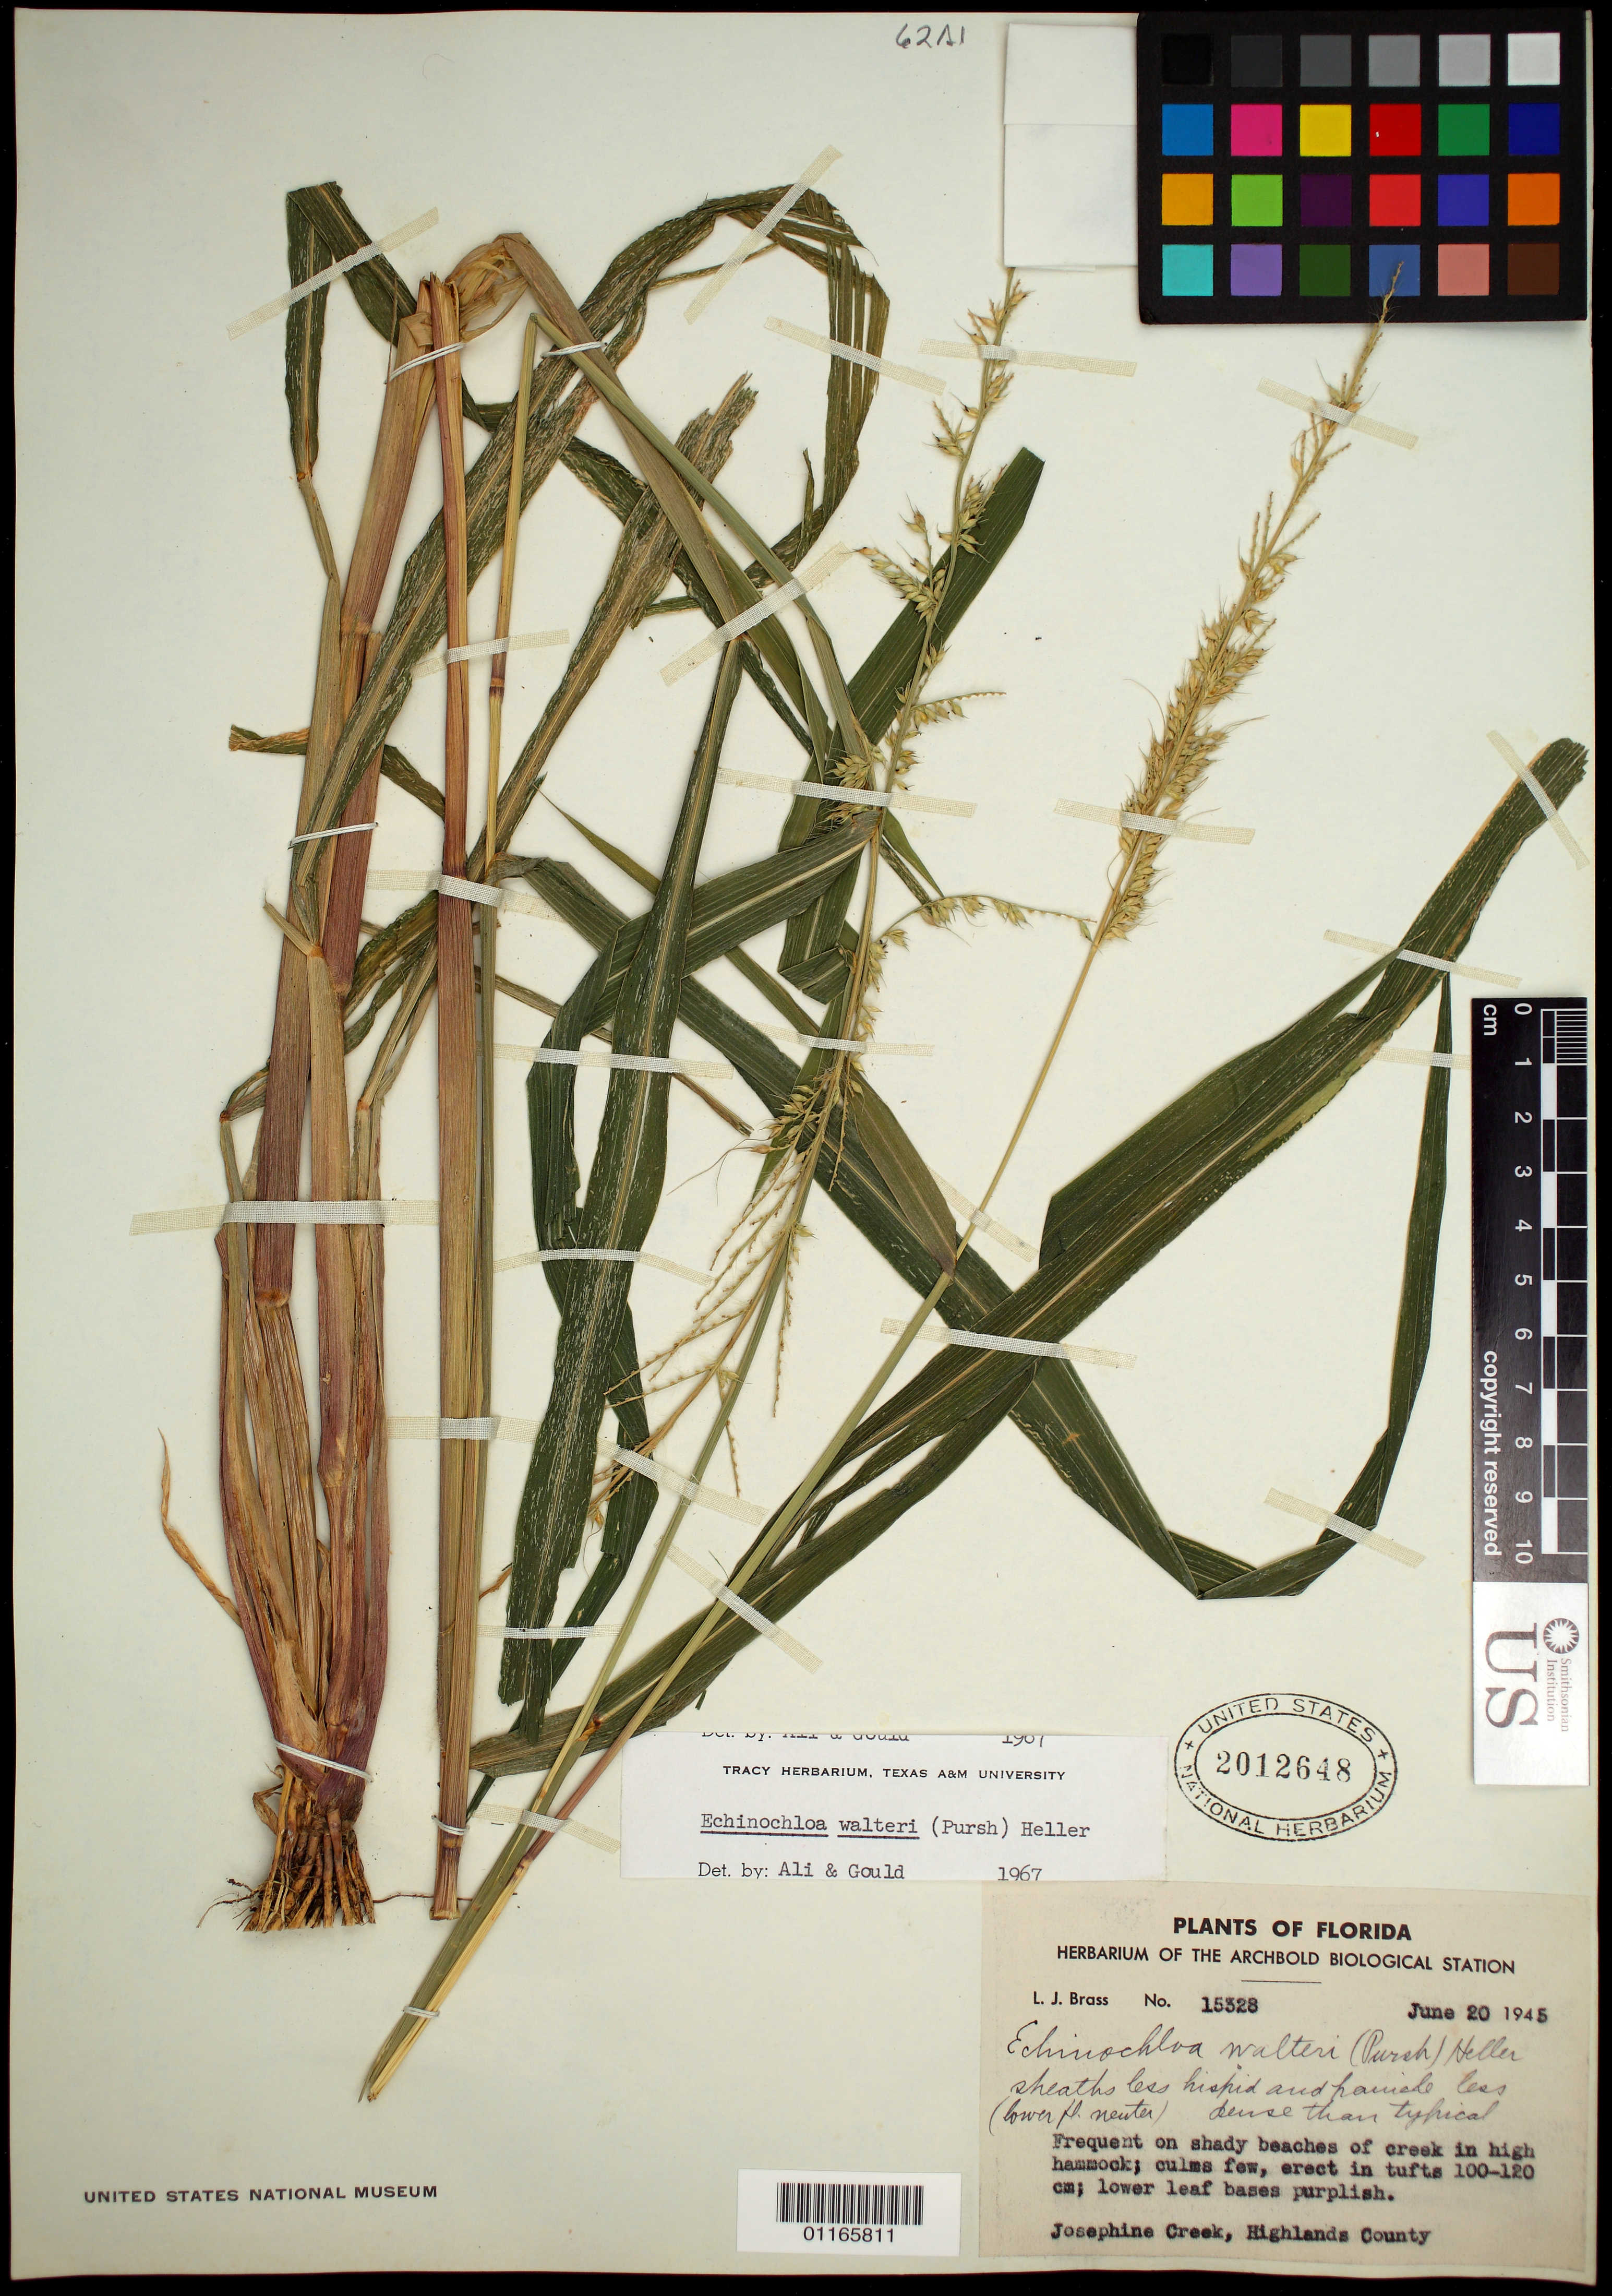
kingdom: Plantae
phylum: Tracheophyta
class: Liliopsida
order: Poales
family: Poaceae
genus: Echinochloa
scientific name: Echinochloa walteri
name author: (Pursh) A. Heller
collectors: L. J. Brass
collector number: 15328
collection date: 1945-06-20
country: United States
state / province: Florida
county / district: Highlands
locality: Josephine Creek.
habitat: Frequent on shady beaches of creek in high hammock.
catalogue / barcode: US 2012648